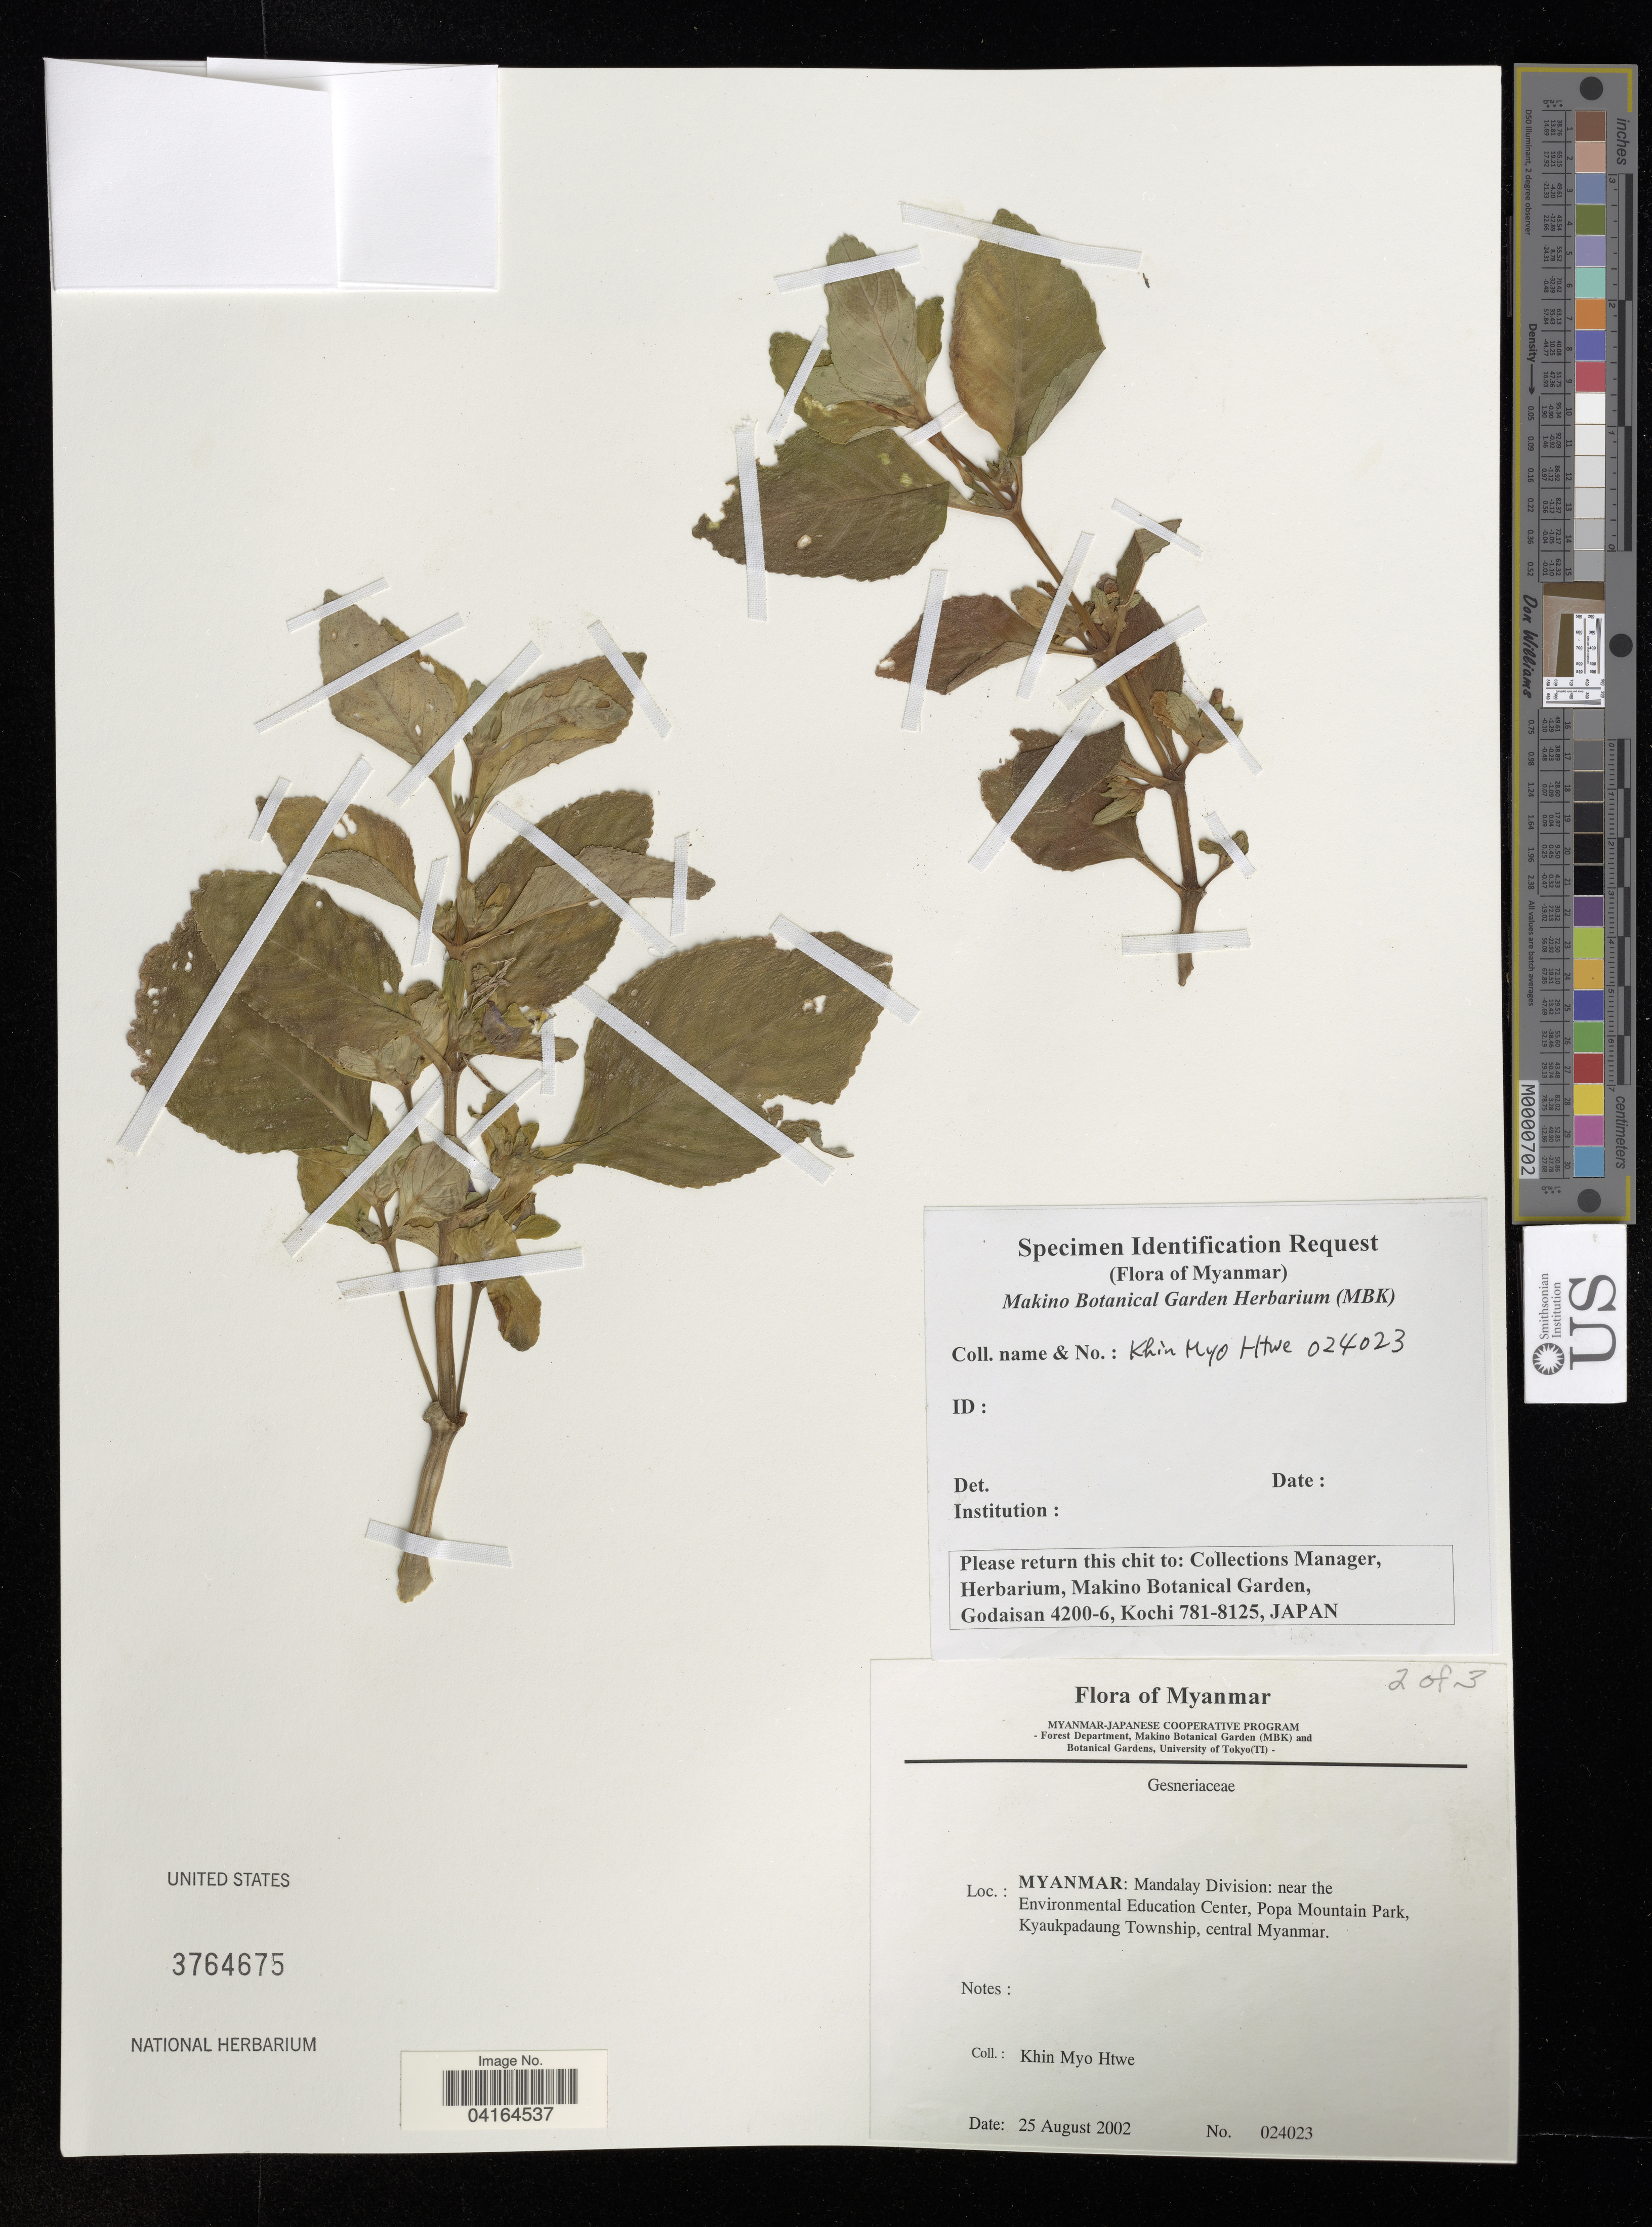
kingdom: Plantae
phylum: Tracheophyta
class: Magnoliopsida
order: Lamiales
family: Gesneriaceae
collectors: K. Htwe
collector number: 024023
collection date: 2002-08-25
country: Myanmar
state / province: Mandalay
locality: Mandalay Division: near the Environmental Education Center, Popa Mountain Park, Kyaukpadaung Township, central Myanmar.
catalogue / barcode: US 3764675